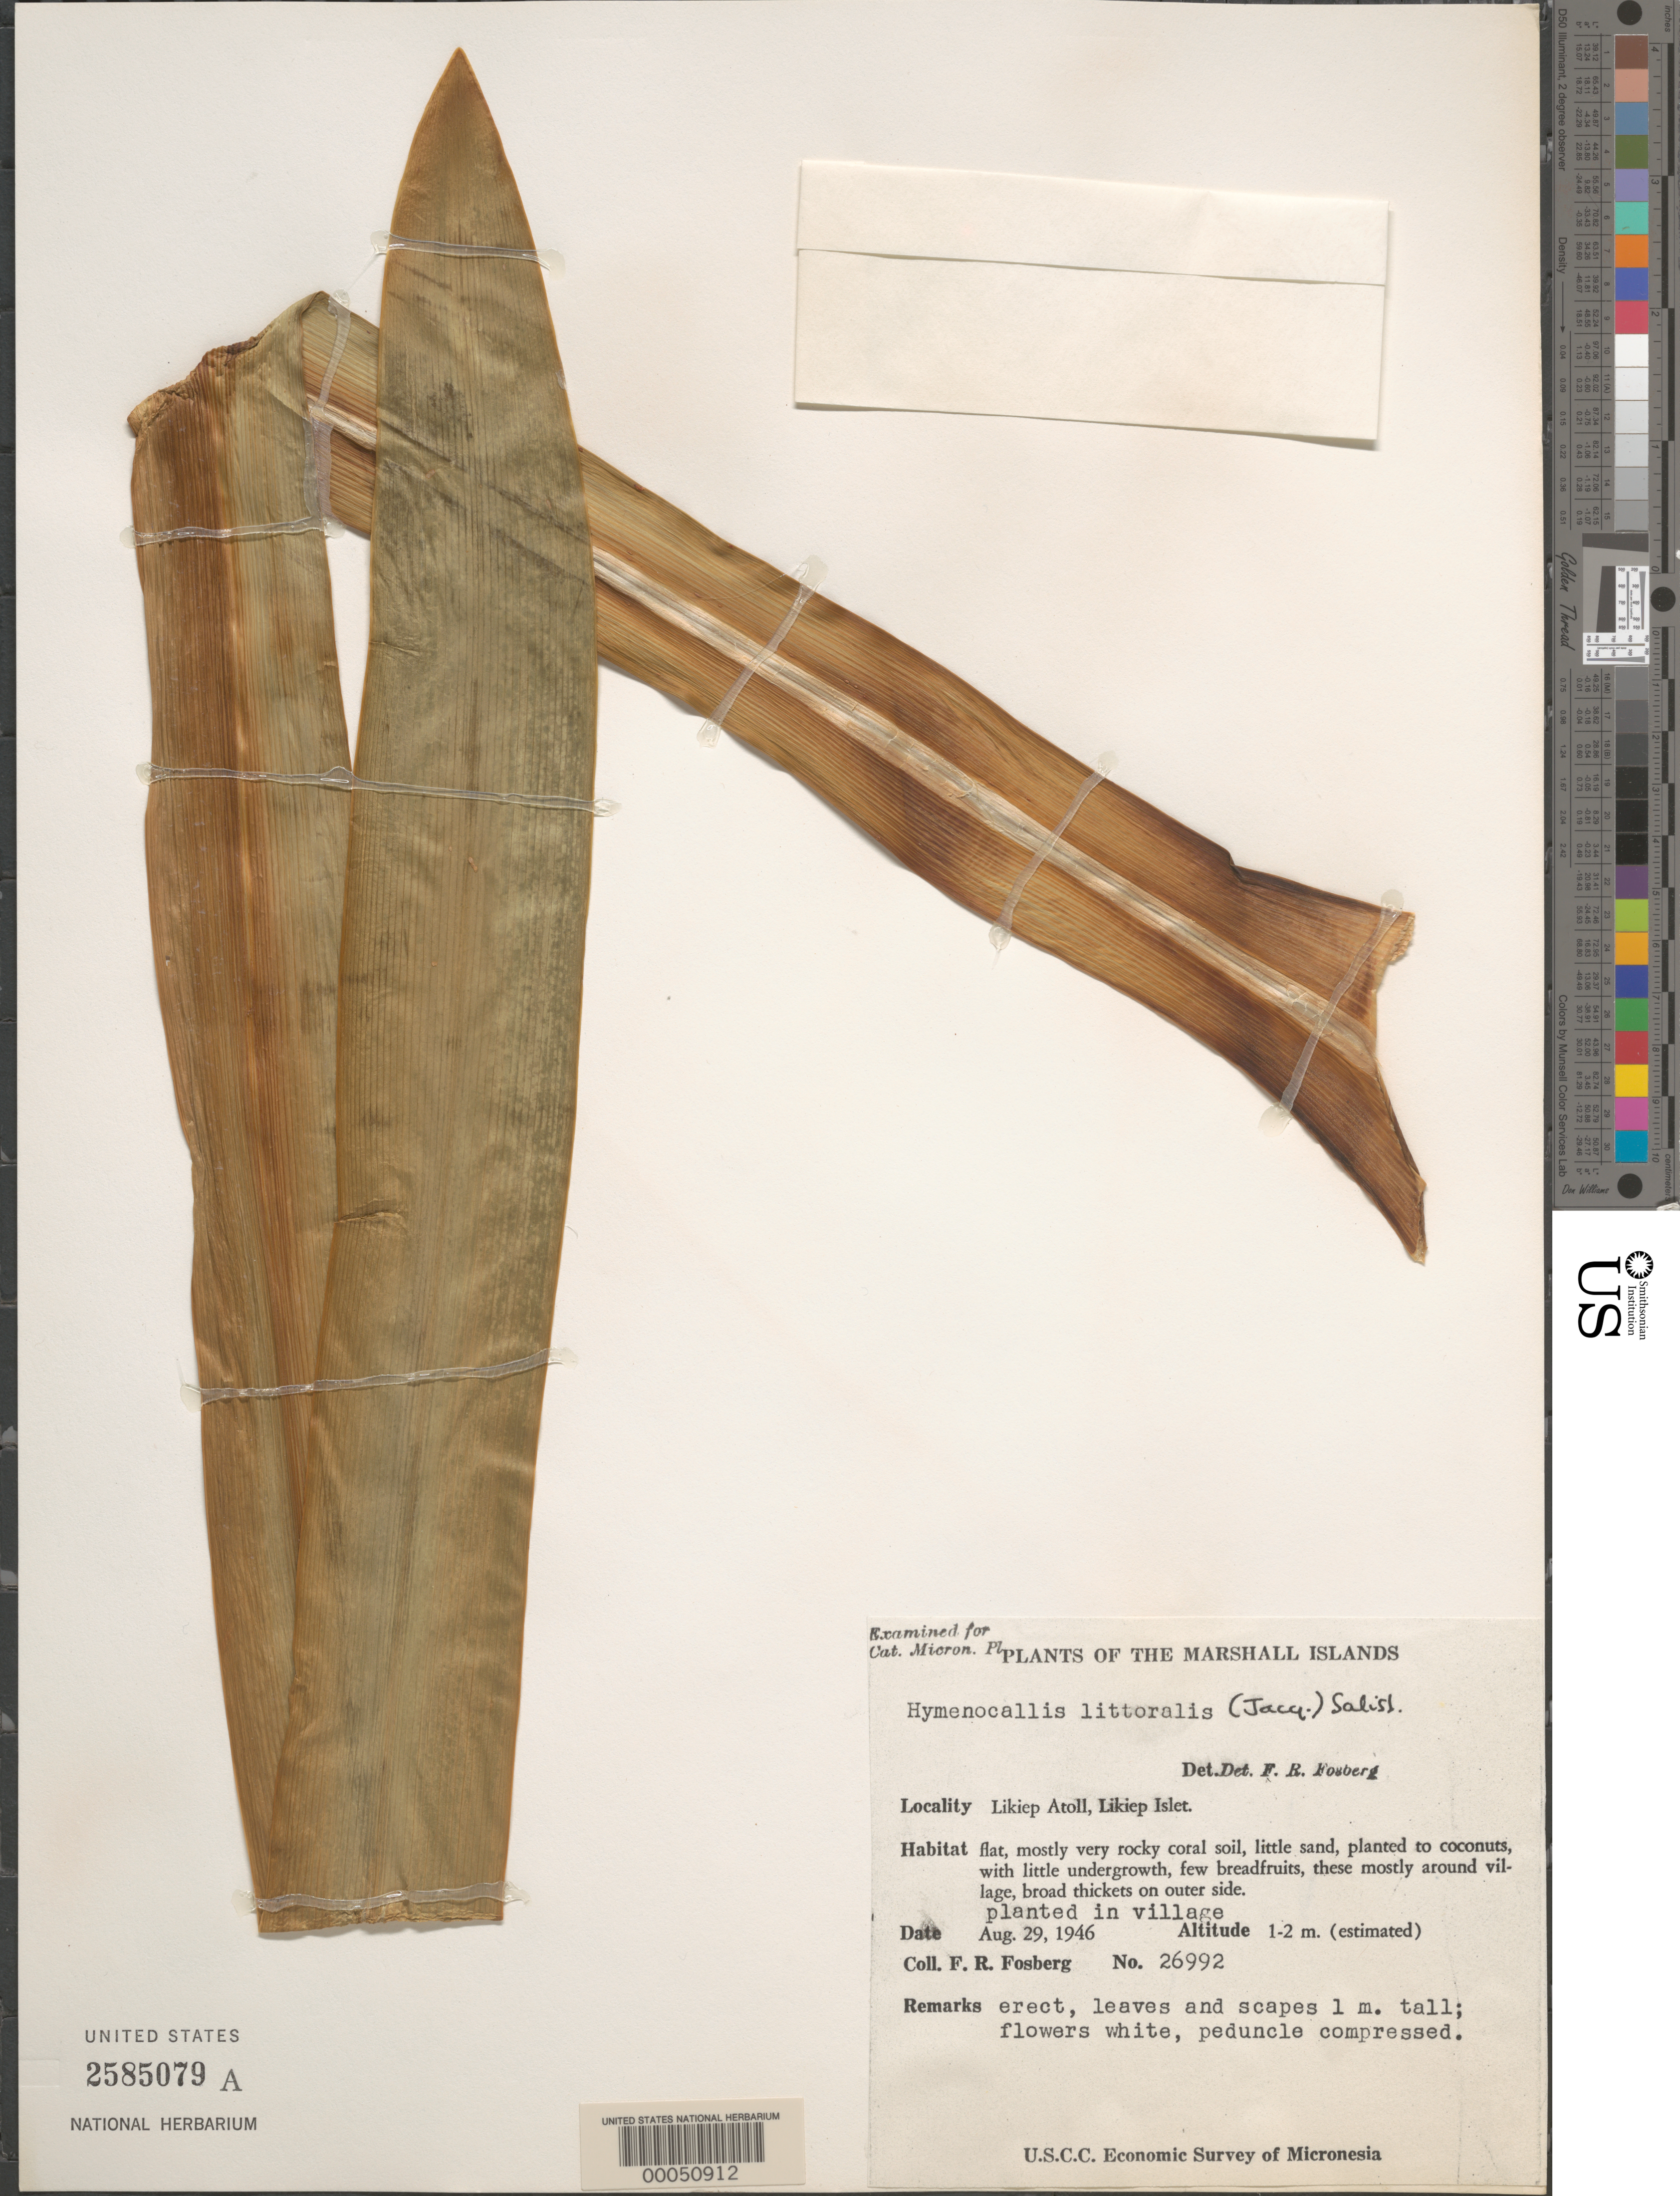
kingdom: Plantae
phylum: Tracheophyta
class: Liliopsida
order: Asparagales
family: Amaryllidaceae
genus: Hymenocallis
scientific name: Hymenocallis littoralis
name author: (Jacq.) Salisb.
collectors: F. R. Fosberg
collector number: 26992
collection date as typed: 29 Aug 1946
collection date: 1946-08-29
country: Marshall Islands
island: Likiep Island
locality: Likiep Islet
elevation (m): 1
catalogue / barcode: US 2585079A